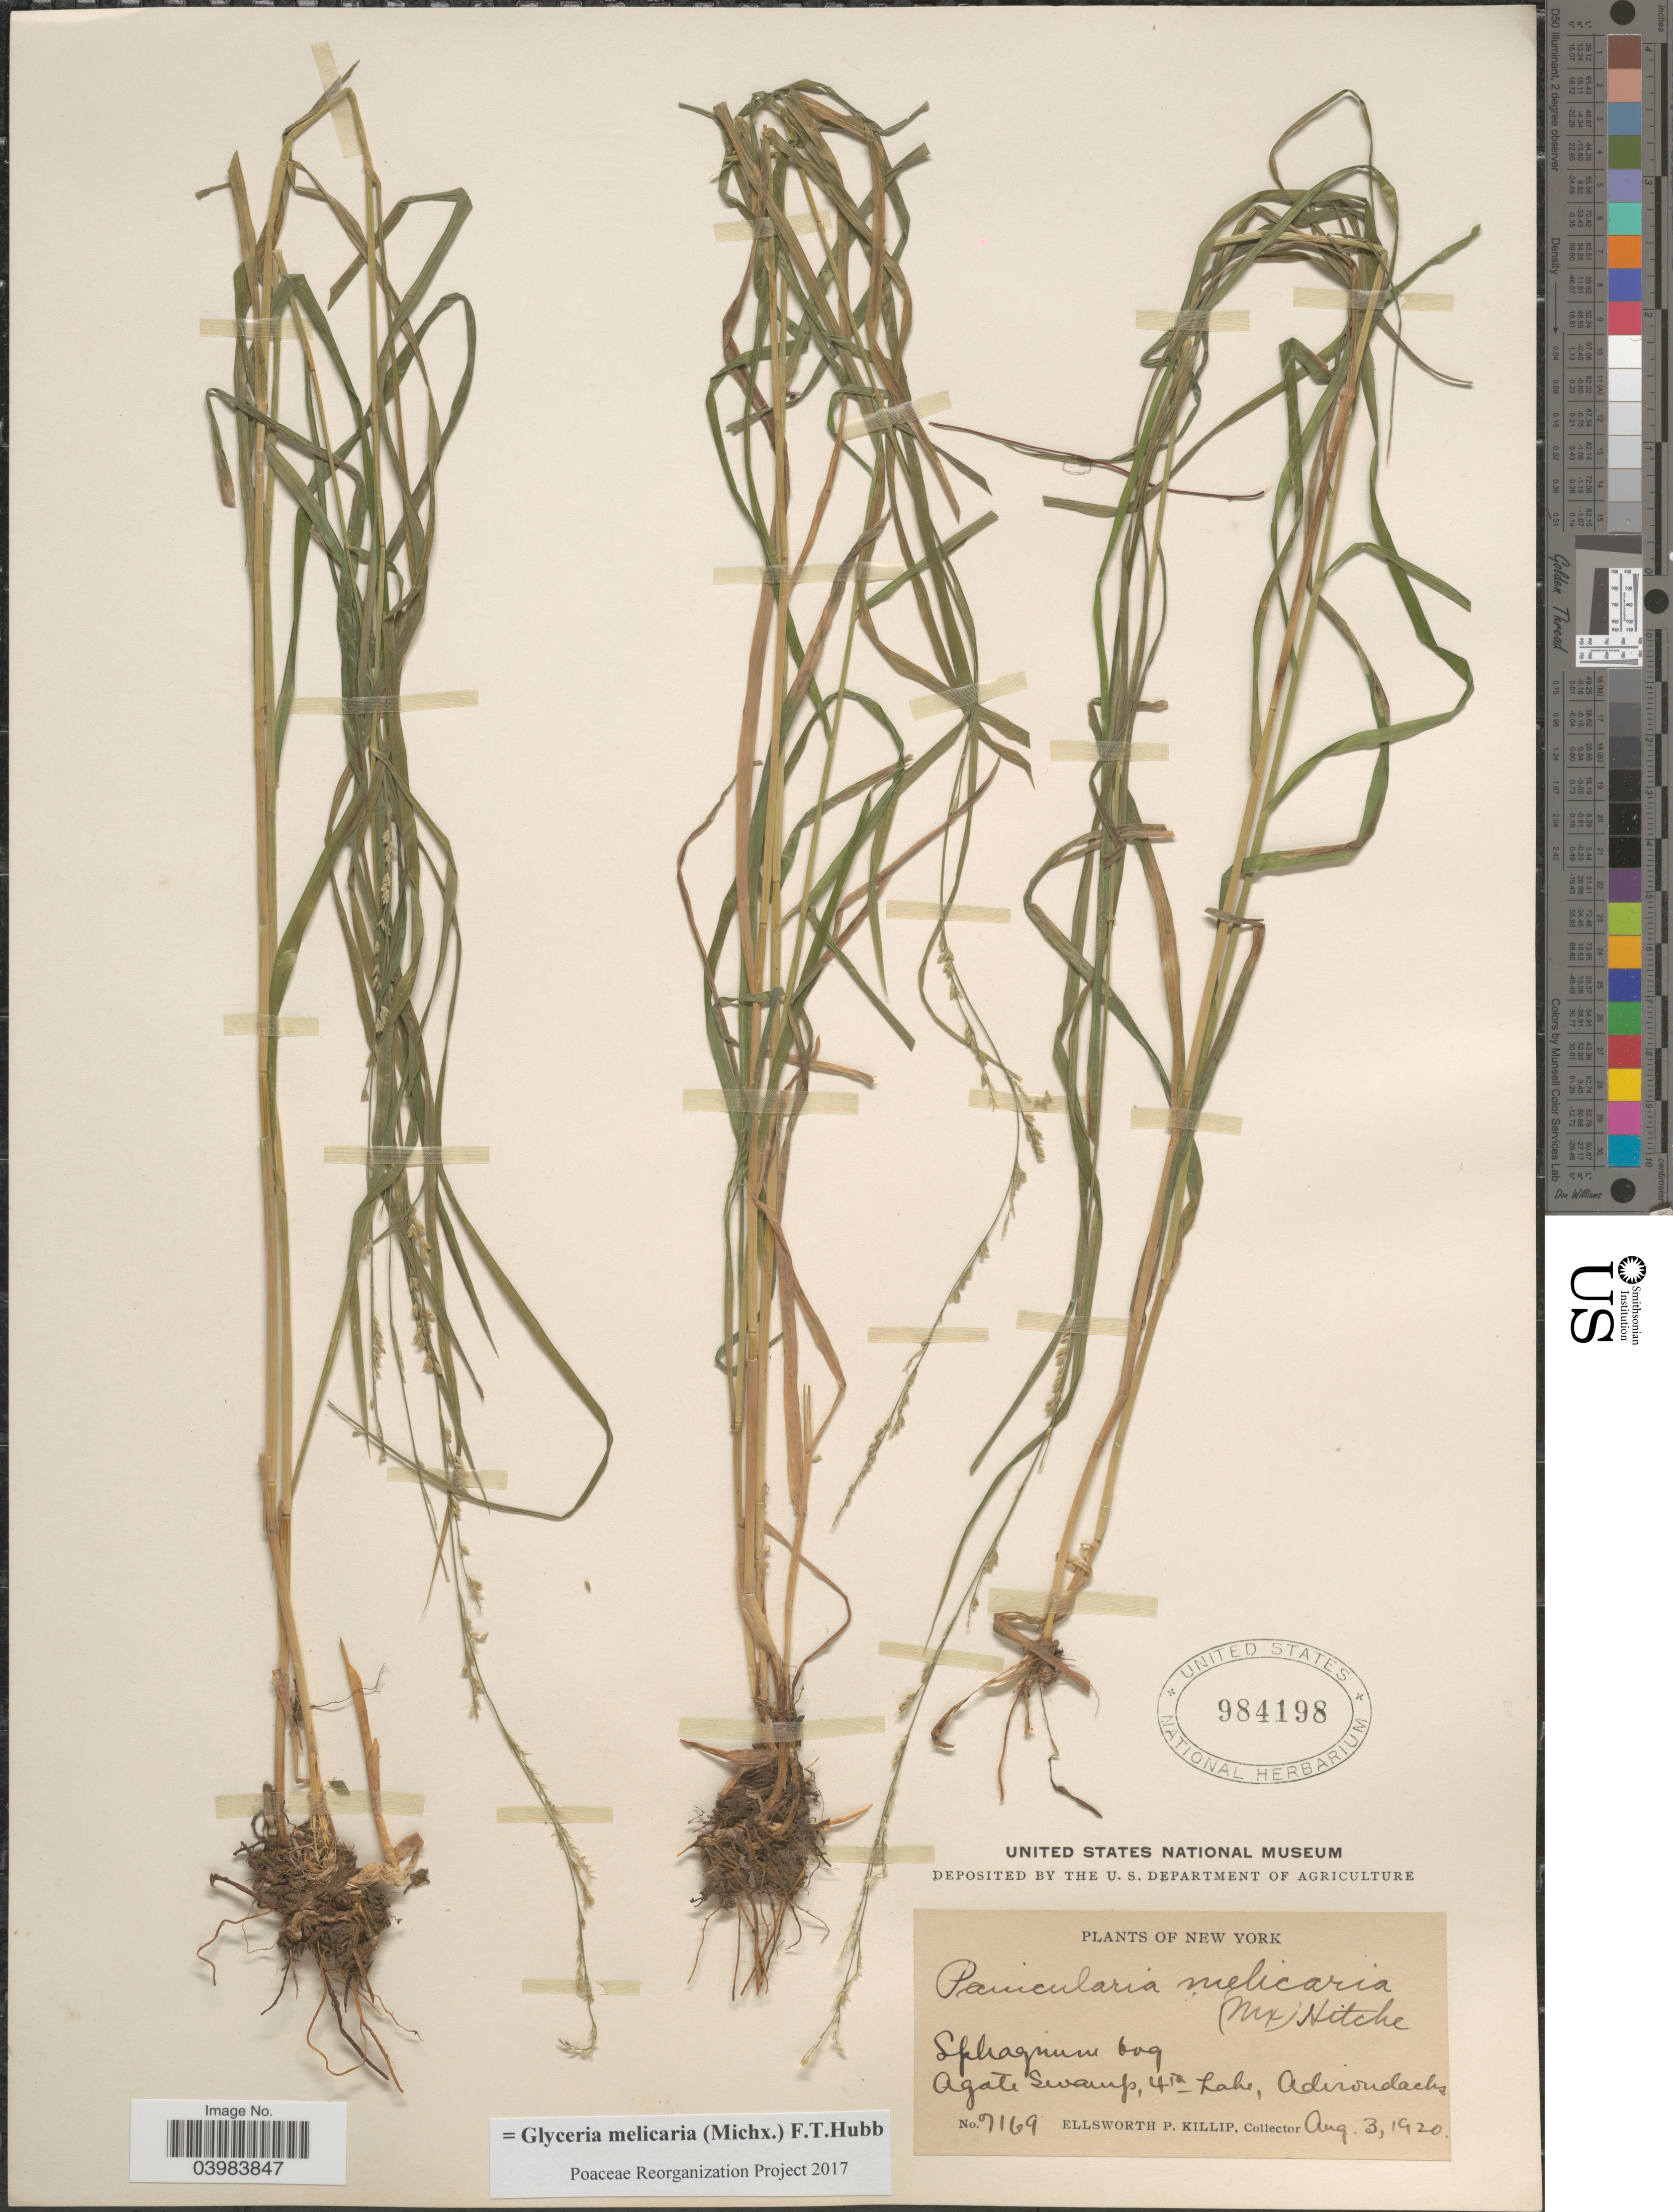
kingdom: Plantae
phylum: Tracheophyta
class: Liliopsida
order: Poales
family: Poaceae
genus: Glyceria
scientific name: Glyceria melicaria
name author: (Michx.) F.T. Hubb.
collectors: E. P. Killip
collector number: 7169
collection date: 1920-08-03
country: United States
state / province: New York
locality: Agate Swamp, 4th Lake, Adirondacks.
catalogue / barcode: US 984198